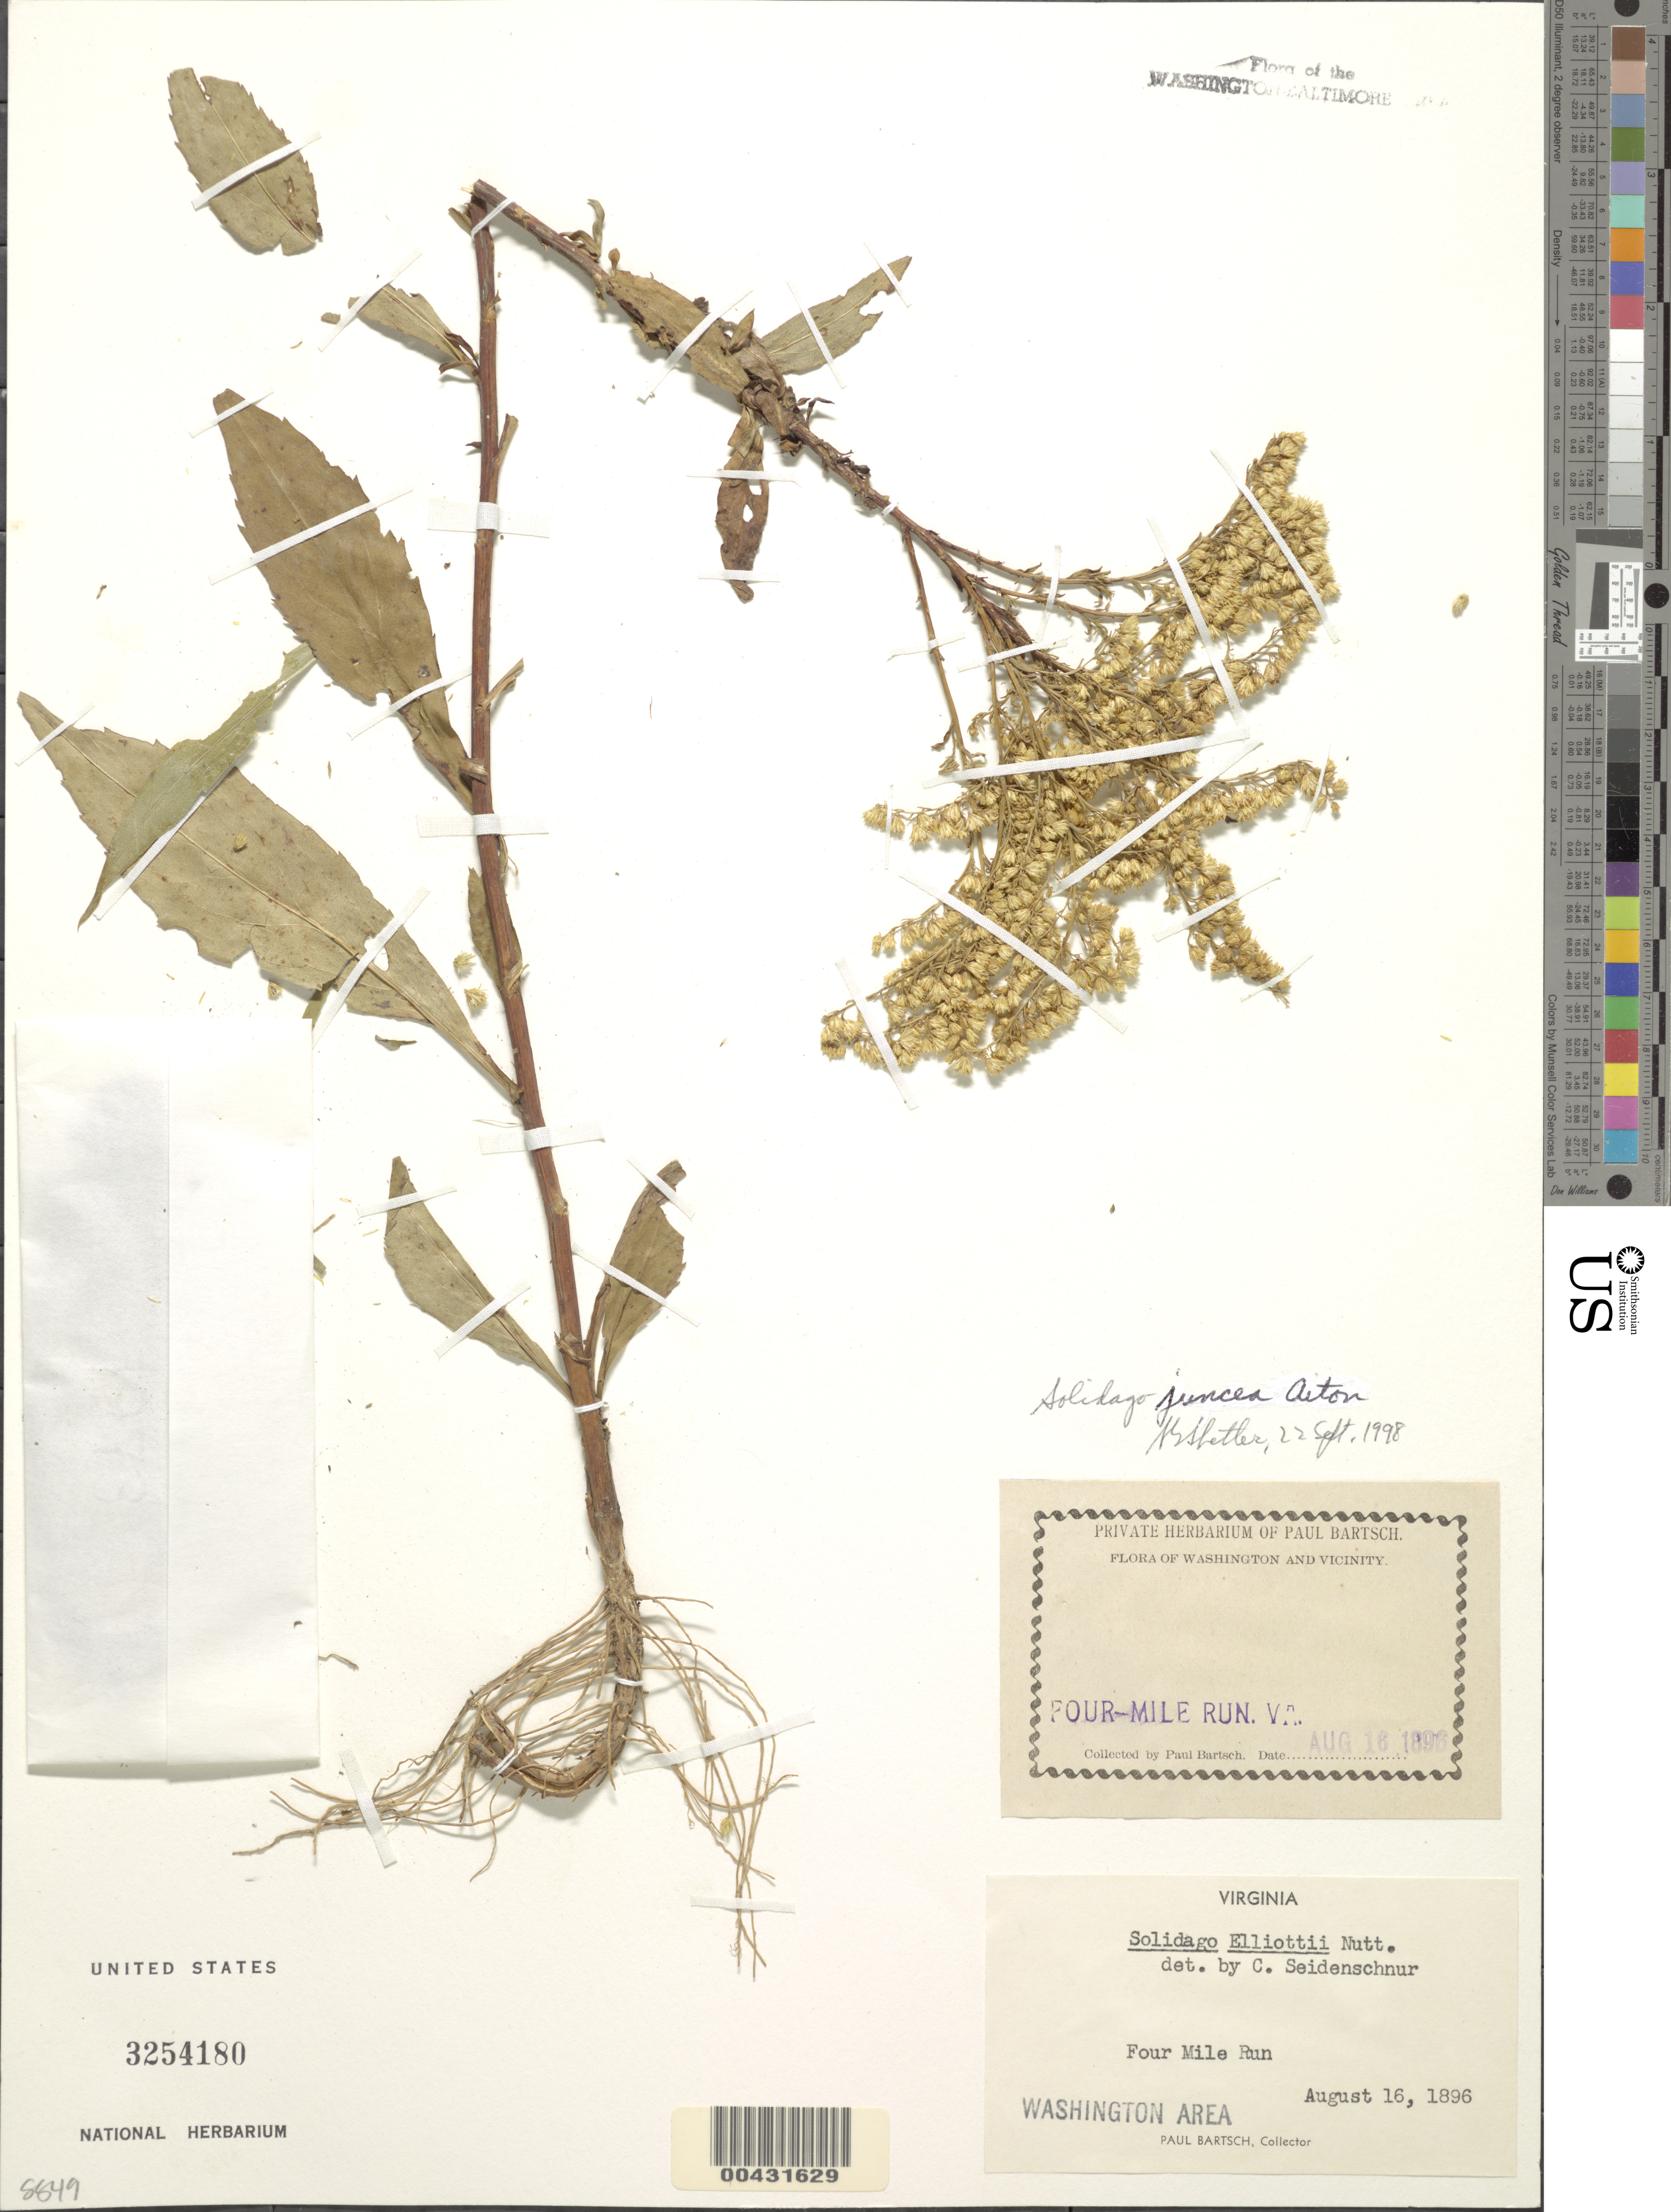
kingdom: Plantae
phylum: Tracheophyta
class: Magnoliopsida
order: Asterales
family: Asteraceae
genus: Solidago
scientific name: Solidago juncea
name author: Aiton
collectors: P. Bartsch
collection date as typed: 16 Aug 1896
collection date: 1896-08-16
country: United States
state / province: Virginia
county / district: Arlington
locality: Four Mile Run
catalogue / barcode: US 3254180